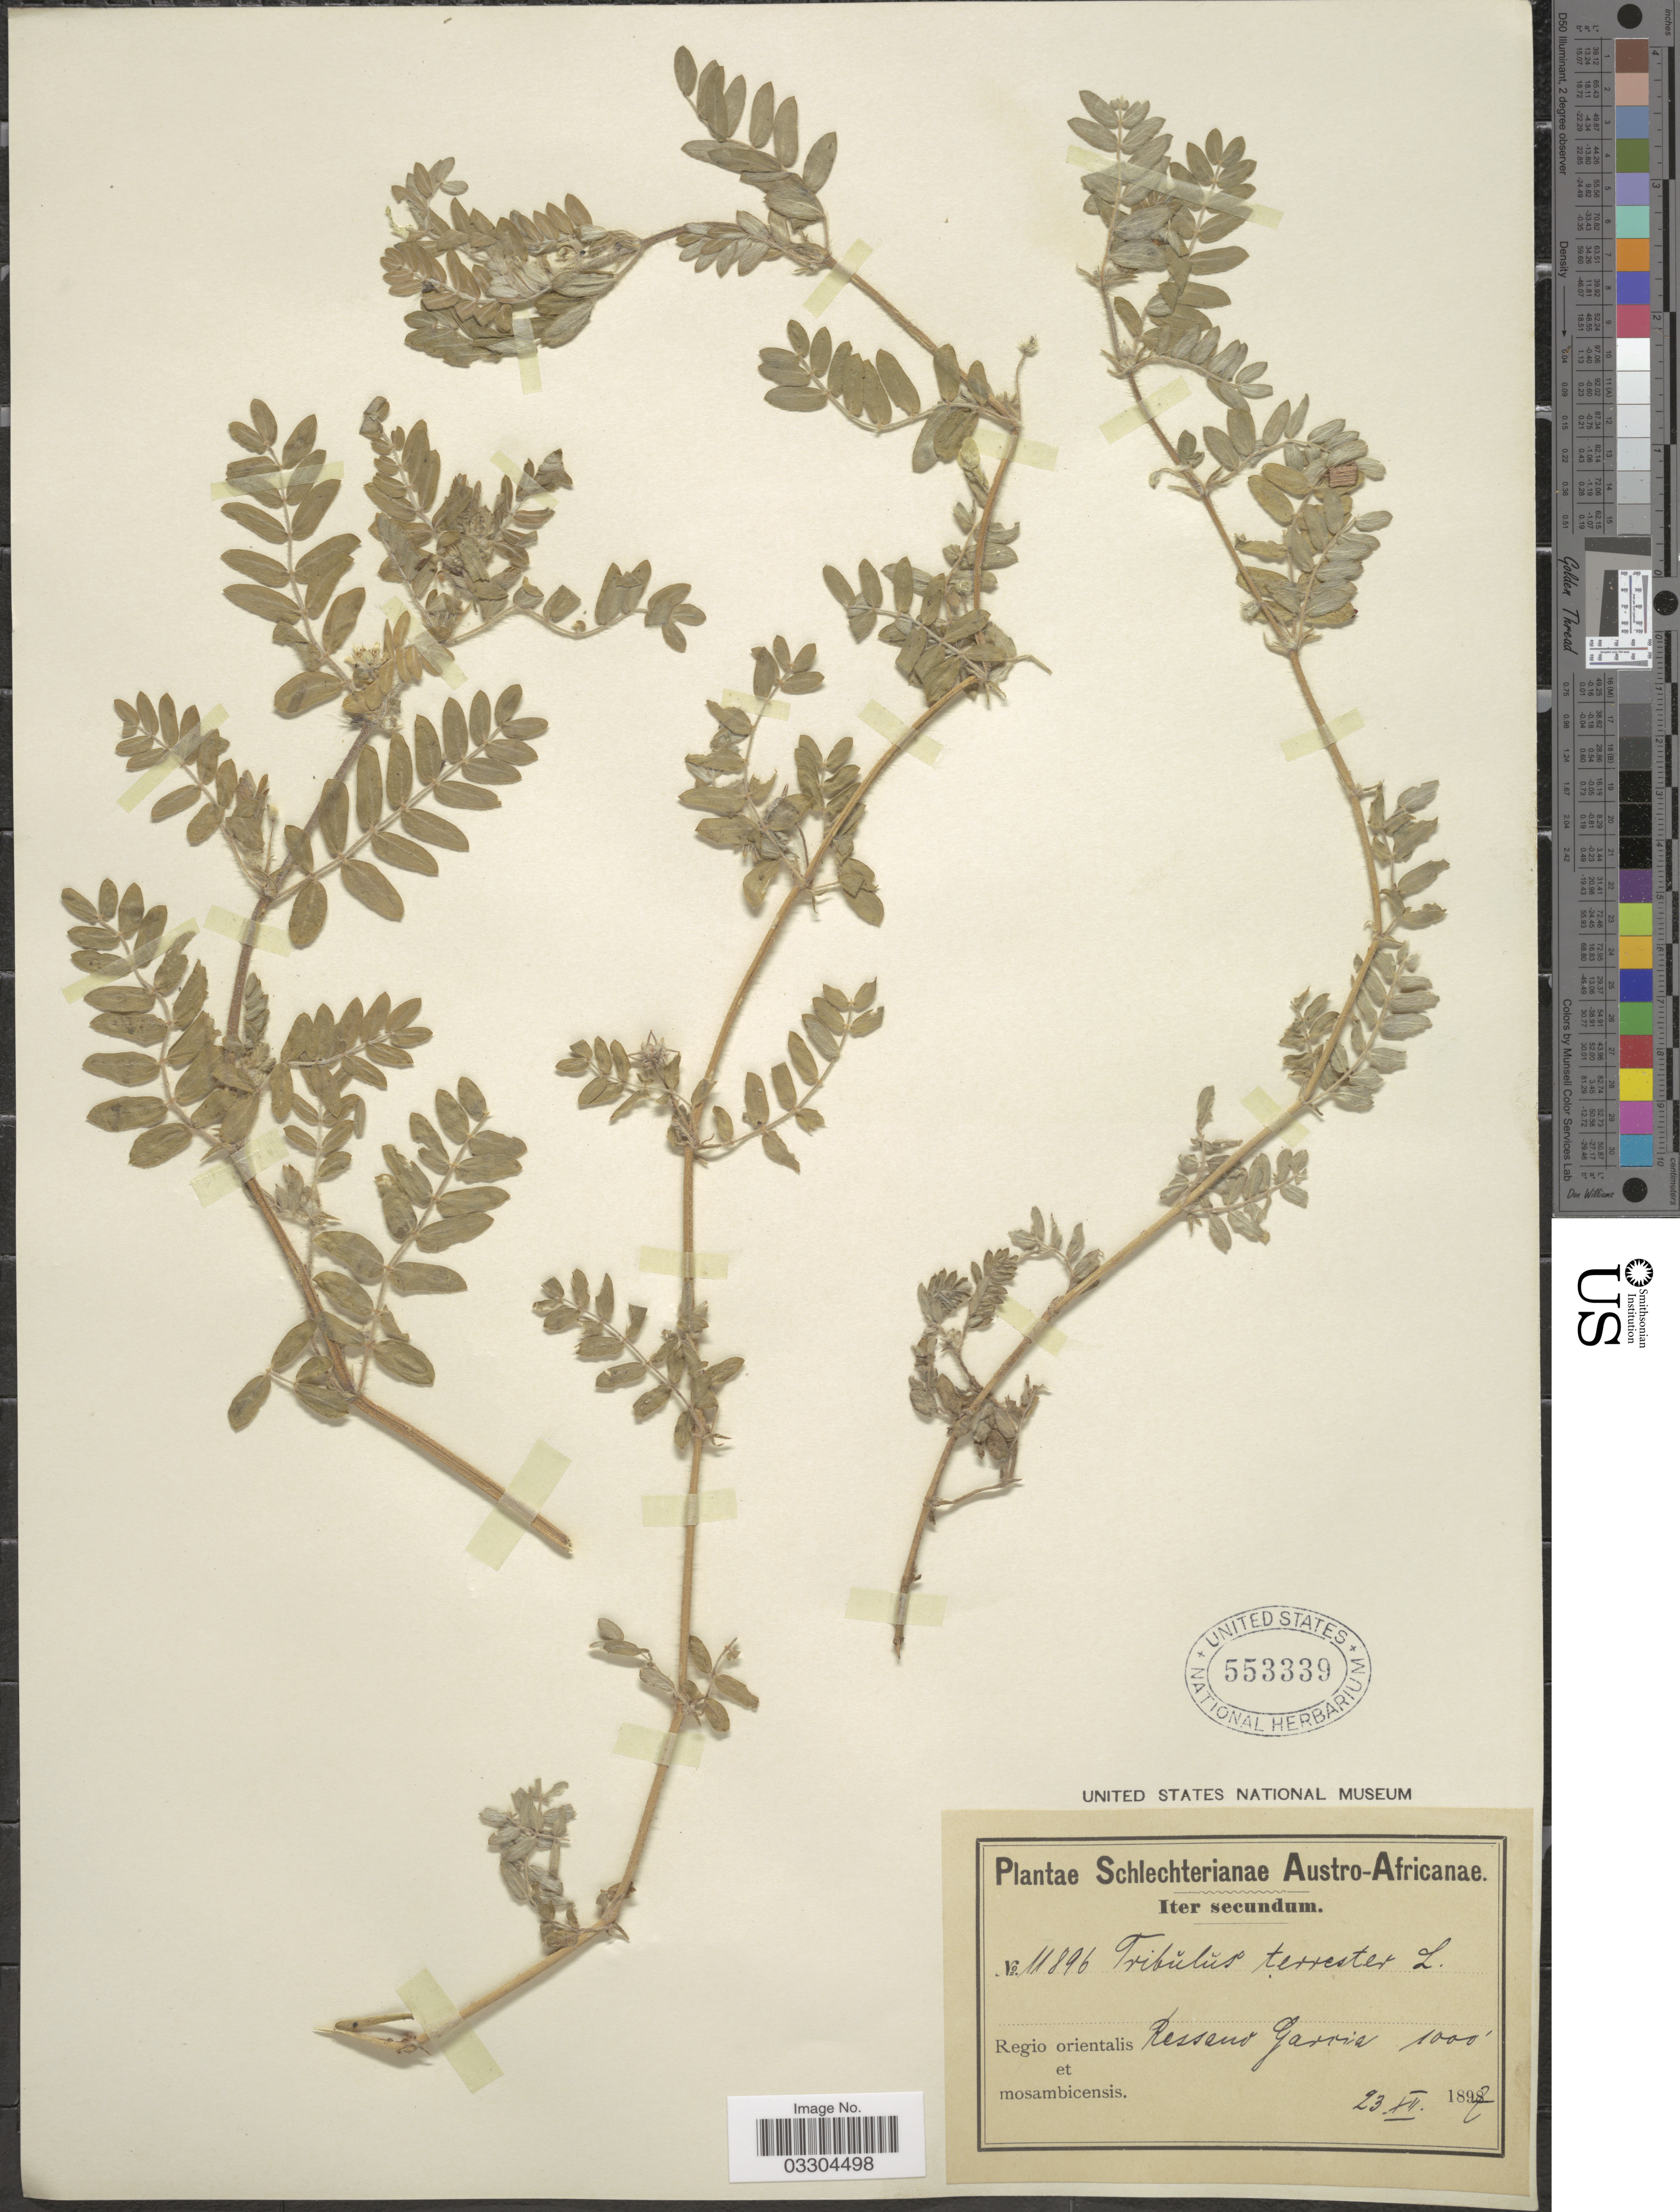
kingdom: Plantae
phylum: Tracheophyta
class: Magnoliopsida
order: Zygophyllales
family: Zygophyllaceae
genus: Tribulus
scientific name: Tribulus terrestris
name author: L.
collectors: Schlechter, --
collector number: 11896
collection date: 1897-12-23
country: Mozambique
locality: Austro-Africanae. Regio orientalis et mosambicensis. Ressano Garcia.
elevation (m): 305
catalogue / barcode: US 553339